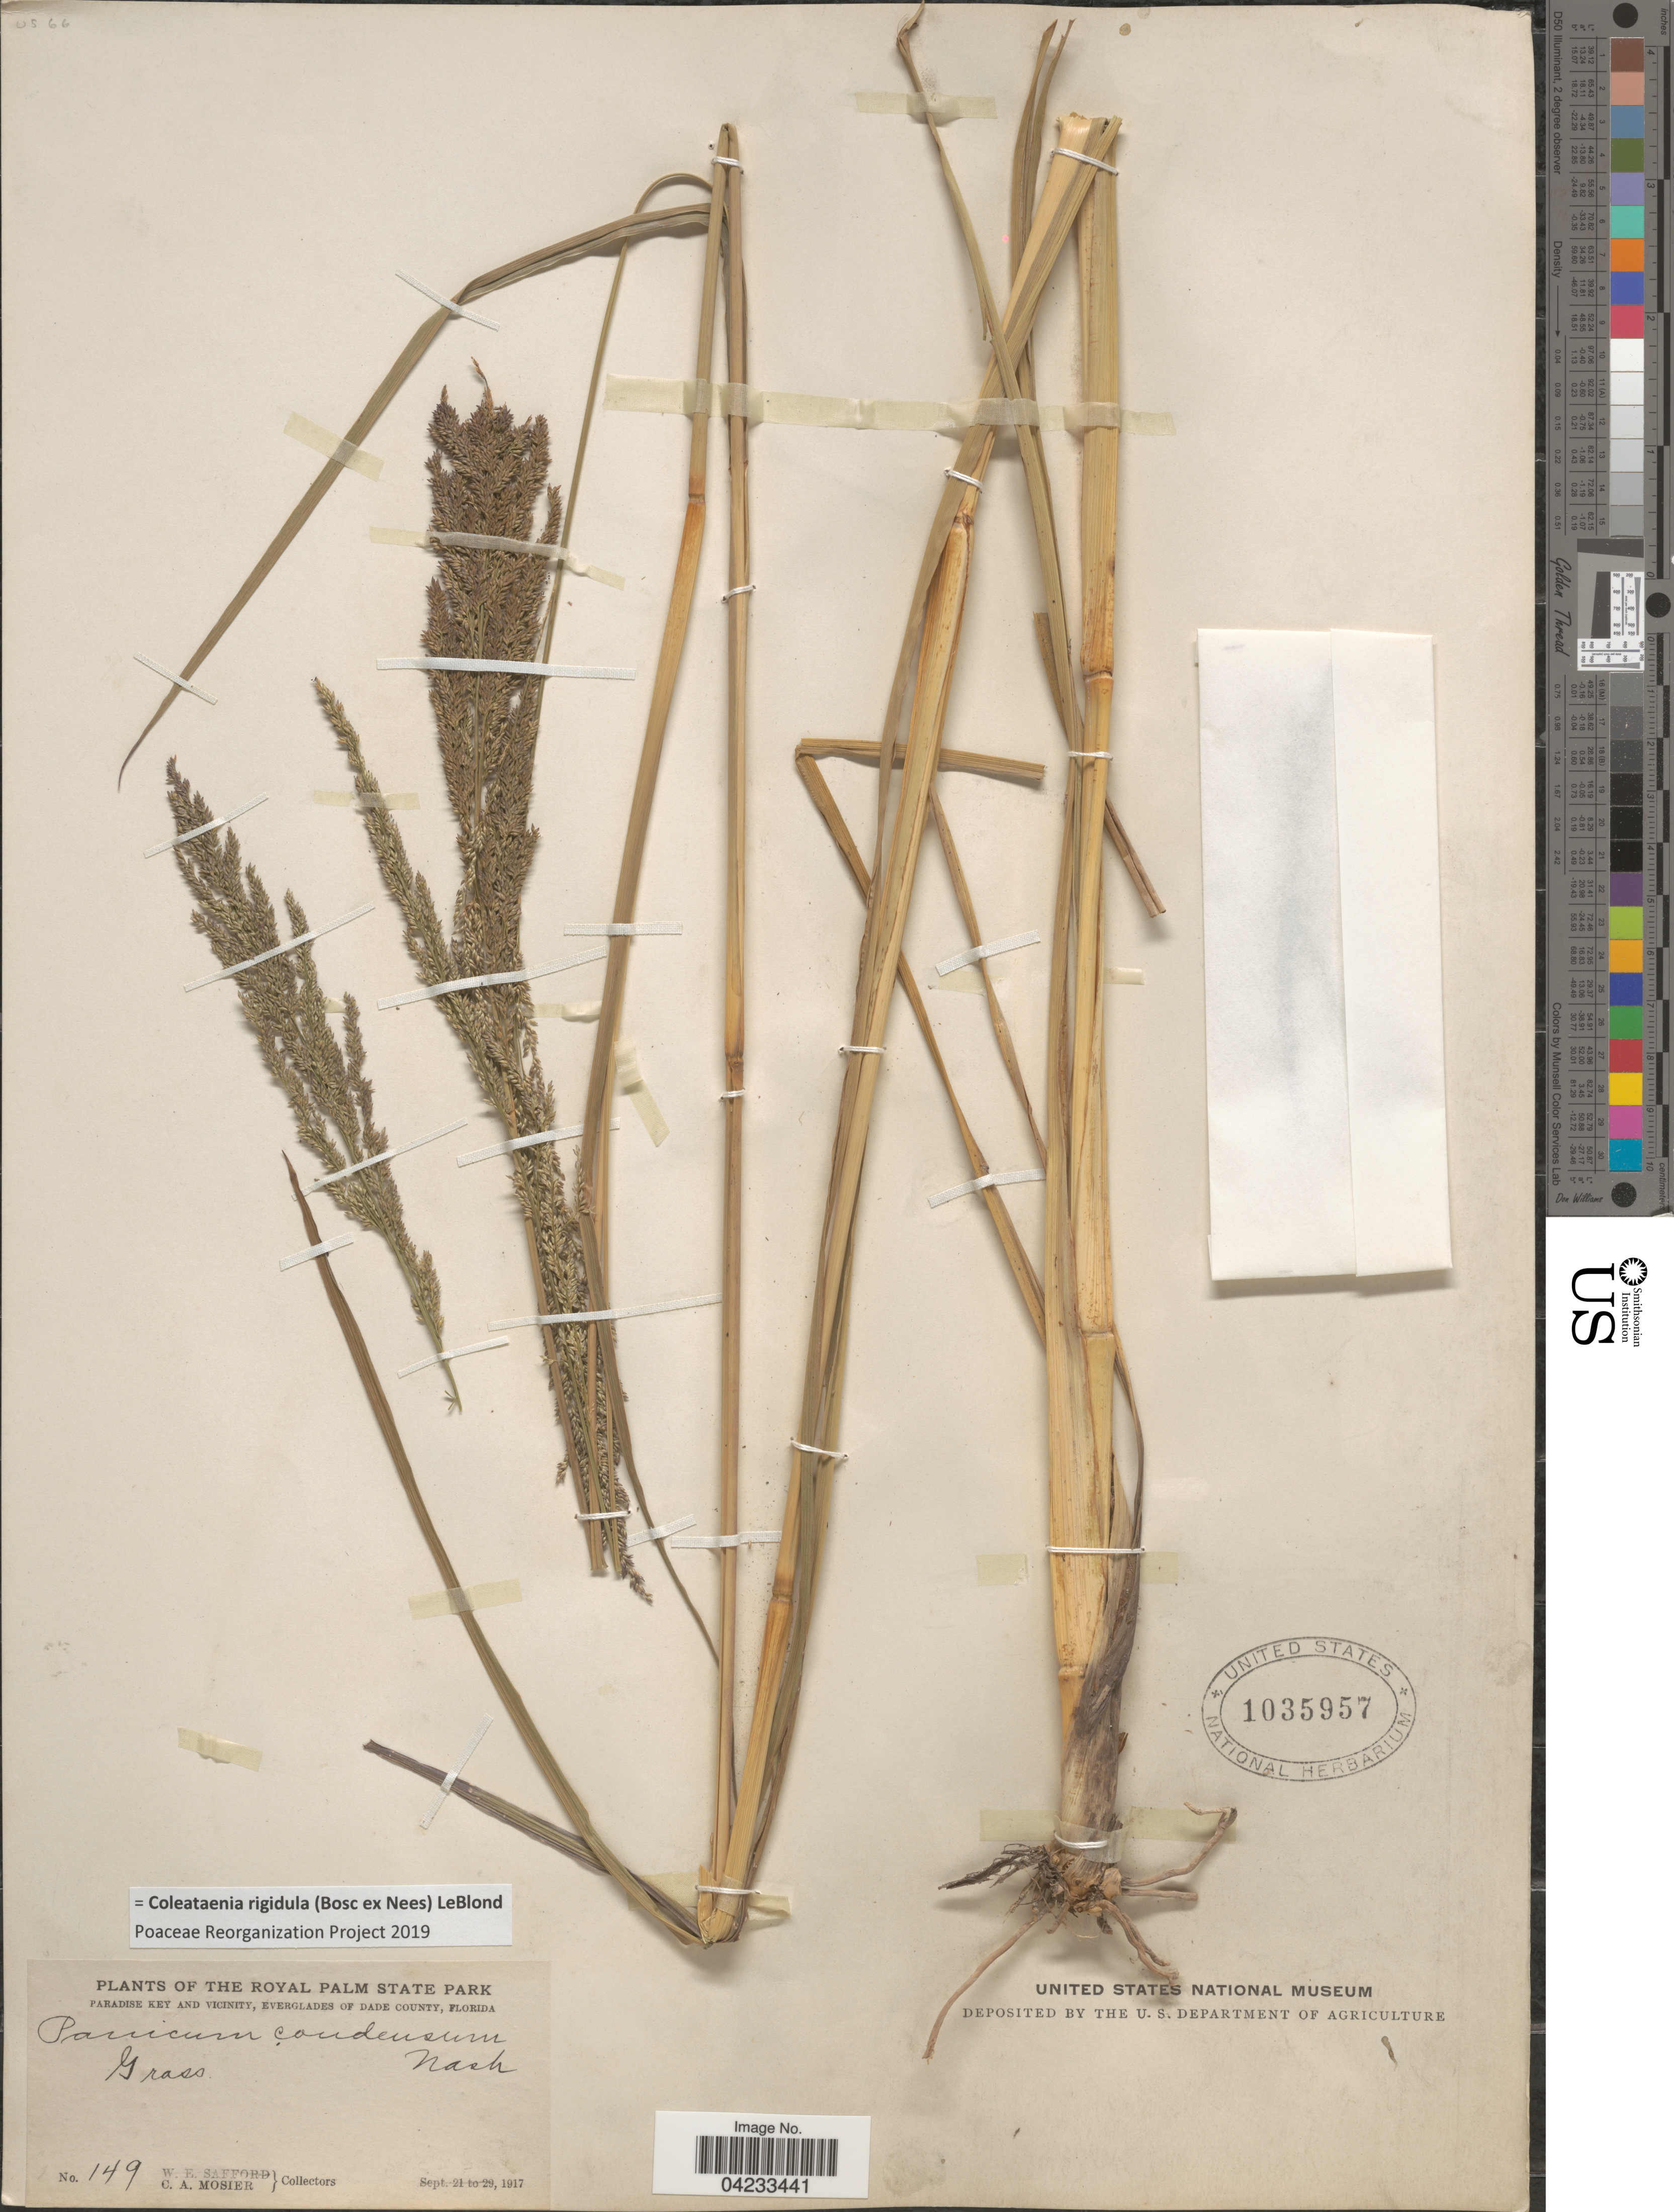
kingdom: Plantae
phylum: Tracheophyta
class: Liliopsida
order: Poales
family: Poaceae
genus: Coleataenia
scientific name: Coleataenia rigidula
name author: (Bosc ex Nees) LeBlond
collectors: W. E. Safford & C. A. Mosier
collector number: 149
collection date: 1917-09-21/1917-09-29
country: United States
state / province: Florida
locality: The Royal Palm State Park. Paradise Key And Vicinity, Everglades Of Dade County.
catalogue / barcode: US 1035957